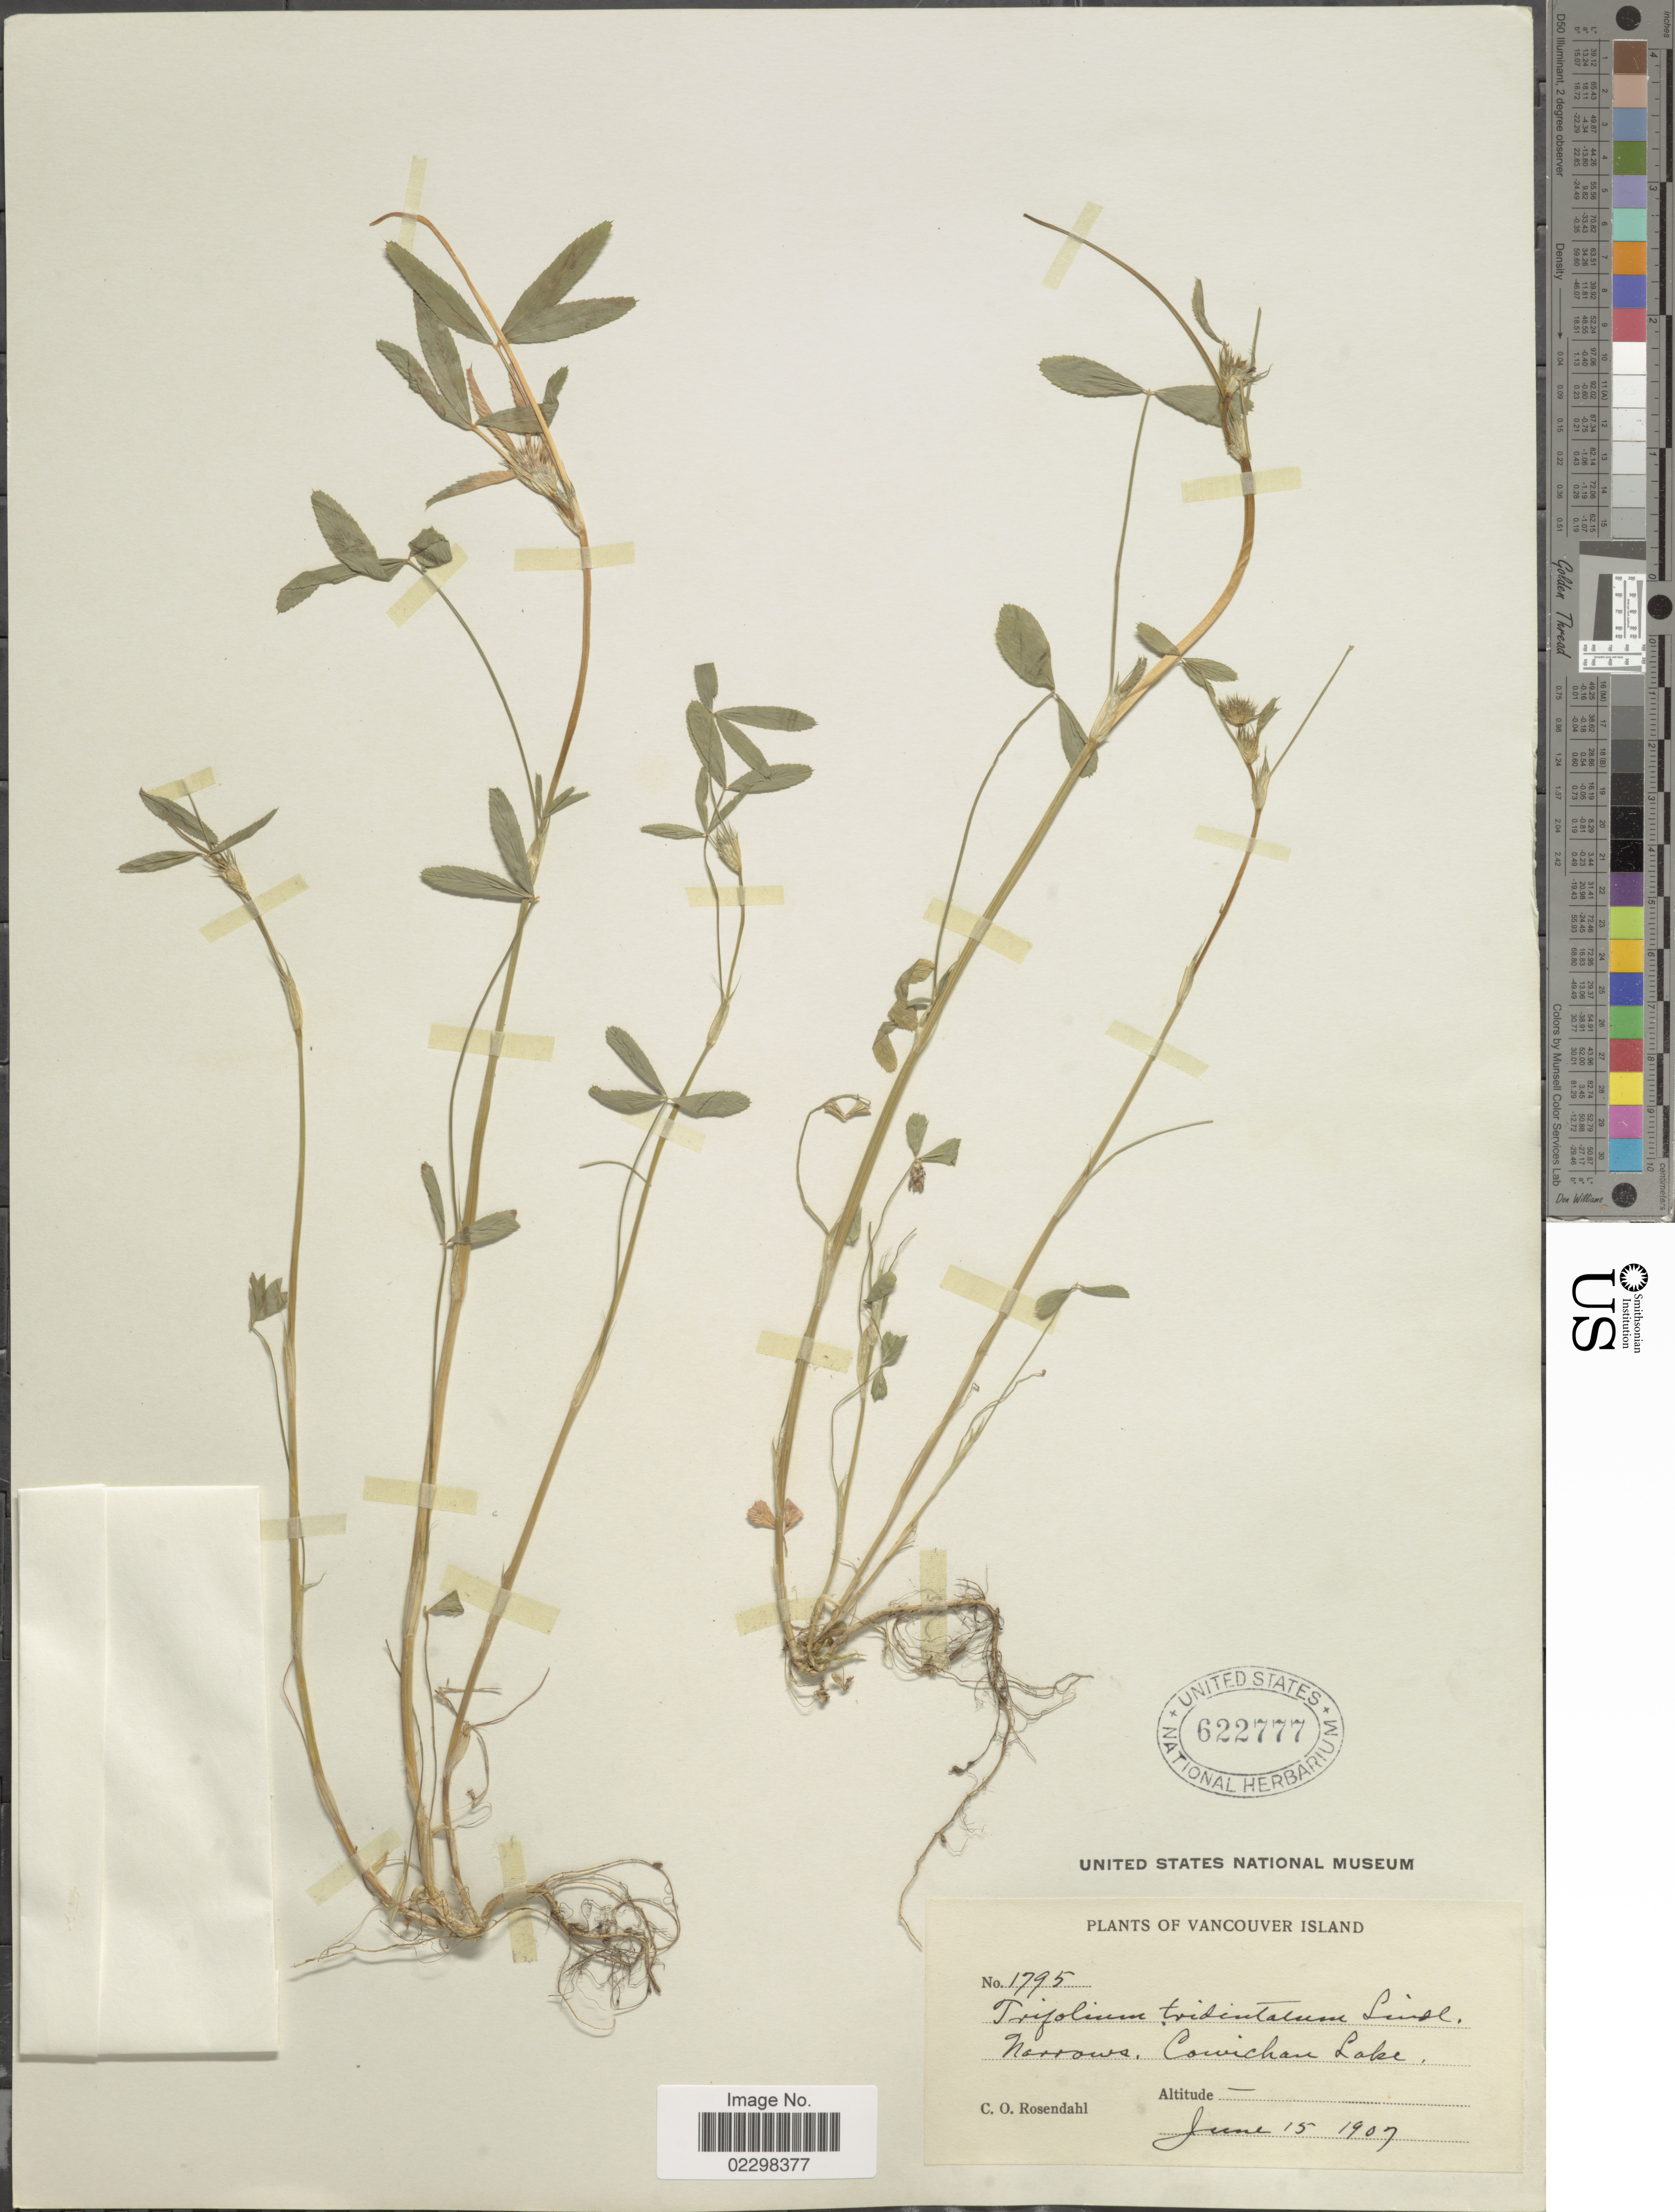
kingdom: Plantae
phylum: Tracheophyta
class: Magnoliopsida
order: Fabales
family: Fabaceae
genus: Trifolium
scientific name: Trifolium tridentatum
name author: Lindl.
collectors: C. O. Rosendahl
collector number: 1795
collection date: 1907-06-15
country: Canada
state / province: British Columbia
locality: Vancouver Island. Narrows, Cowichan Lake.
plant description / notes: Precise locality edit: Corrected "Narrows,Cowichau Lake" to "Narrows, Cowichan Lake."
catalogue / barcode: US 622777